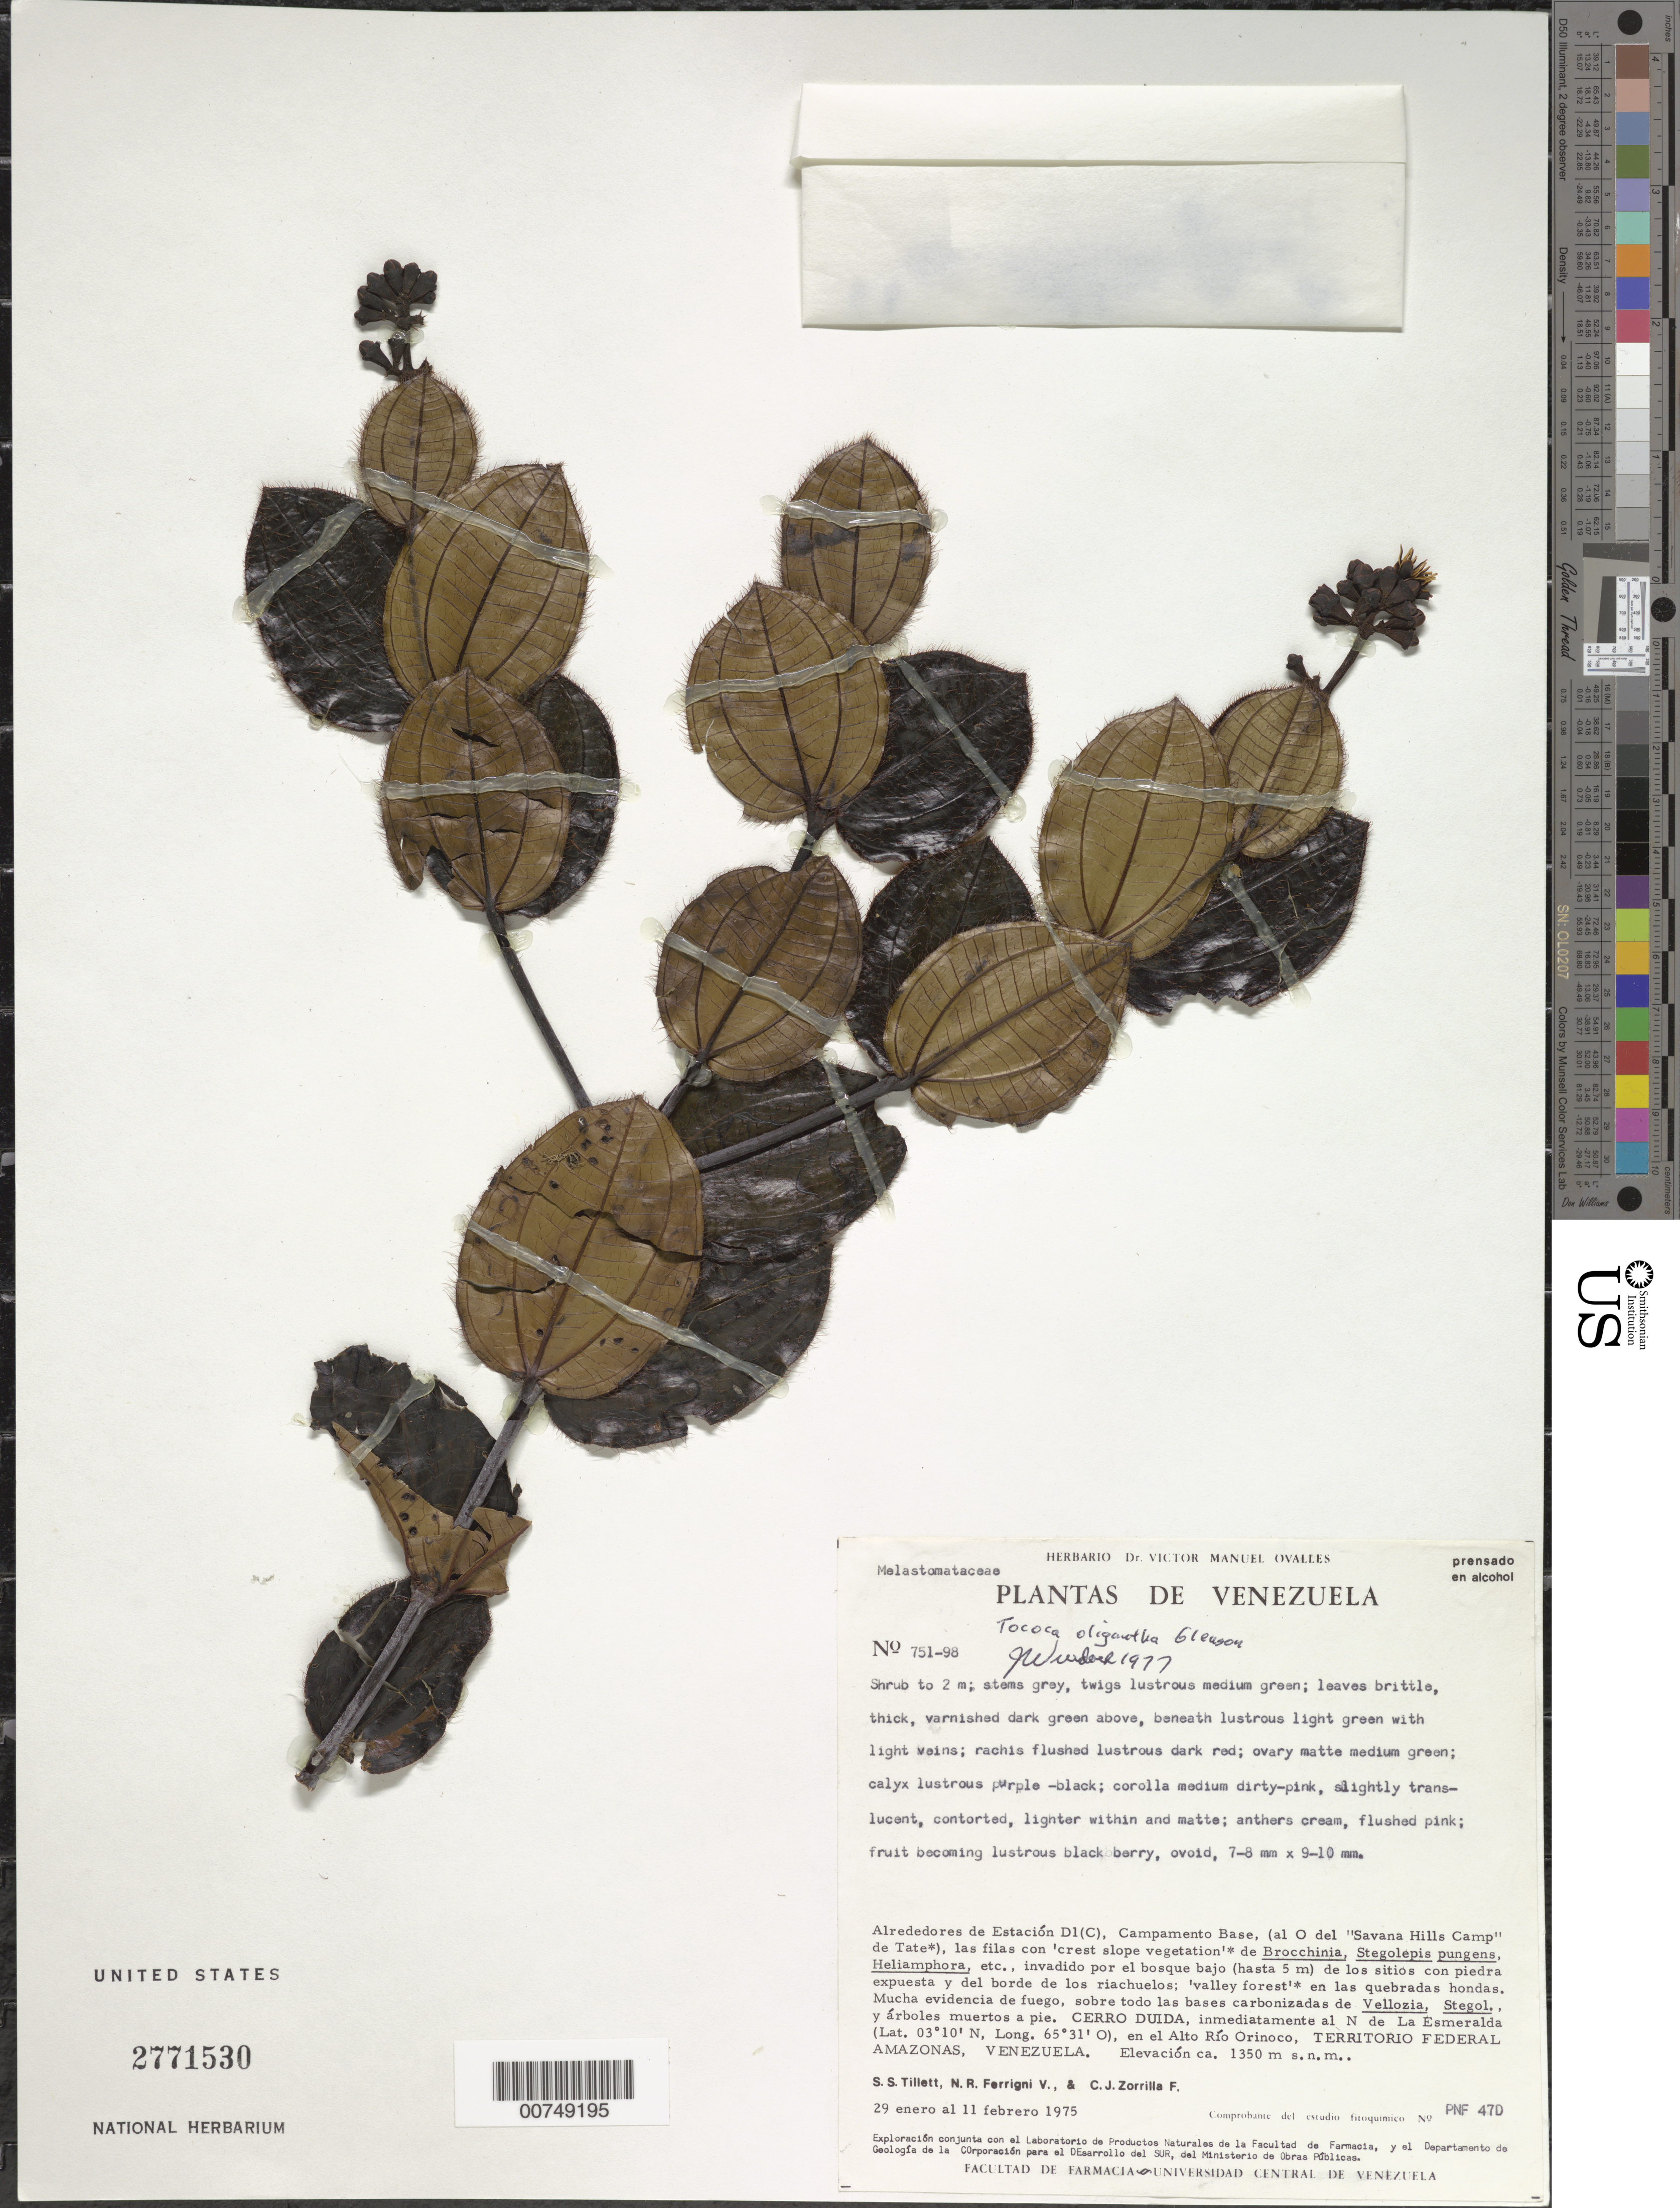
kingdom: Plantae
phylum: Tracheophyta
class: Magnoliopsida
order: Myrtales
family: Melastomataceae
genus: Tococa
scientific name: Tococa oligantha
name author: Gleason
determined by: Wurdack, John J., (US), US (UNITED STATES)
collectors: S. S. Tillett, N. Ferrigni V. & C. Zorrilla F.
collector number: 751 98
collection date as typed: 29-Jan-75 to 11-Feb-75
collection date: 1975-01-29/1975-02-11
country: Venezuela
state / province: Amazonas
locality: Cerro Duida, N de Esmeralda, Alto Río Orinoco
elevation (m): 1350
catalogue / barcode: US 2771530